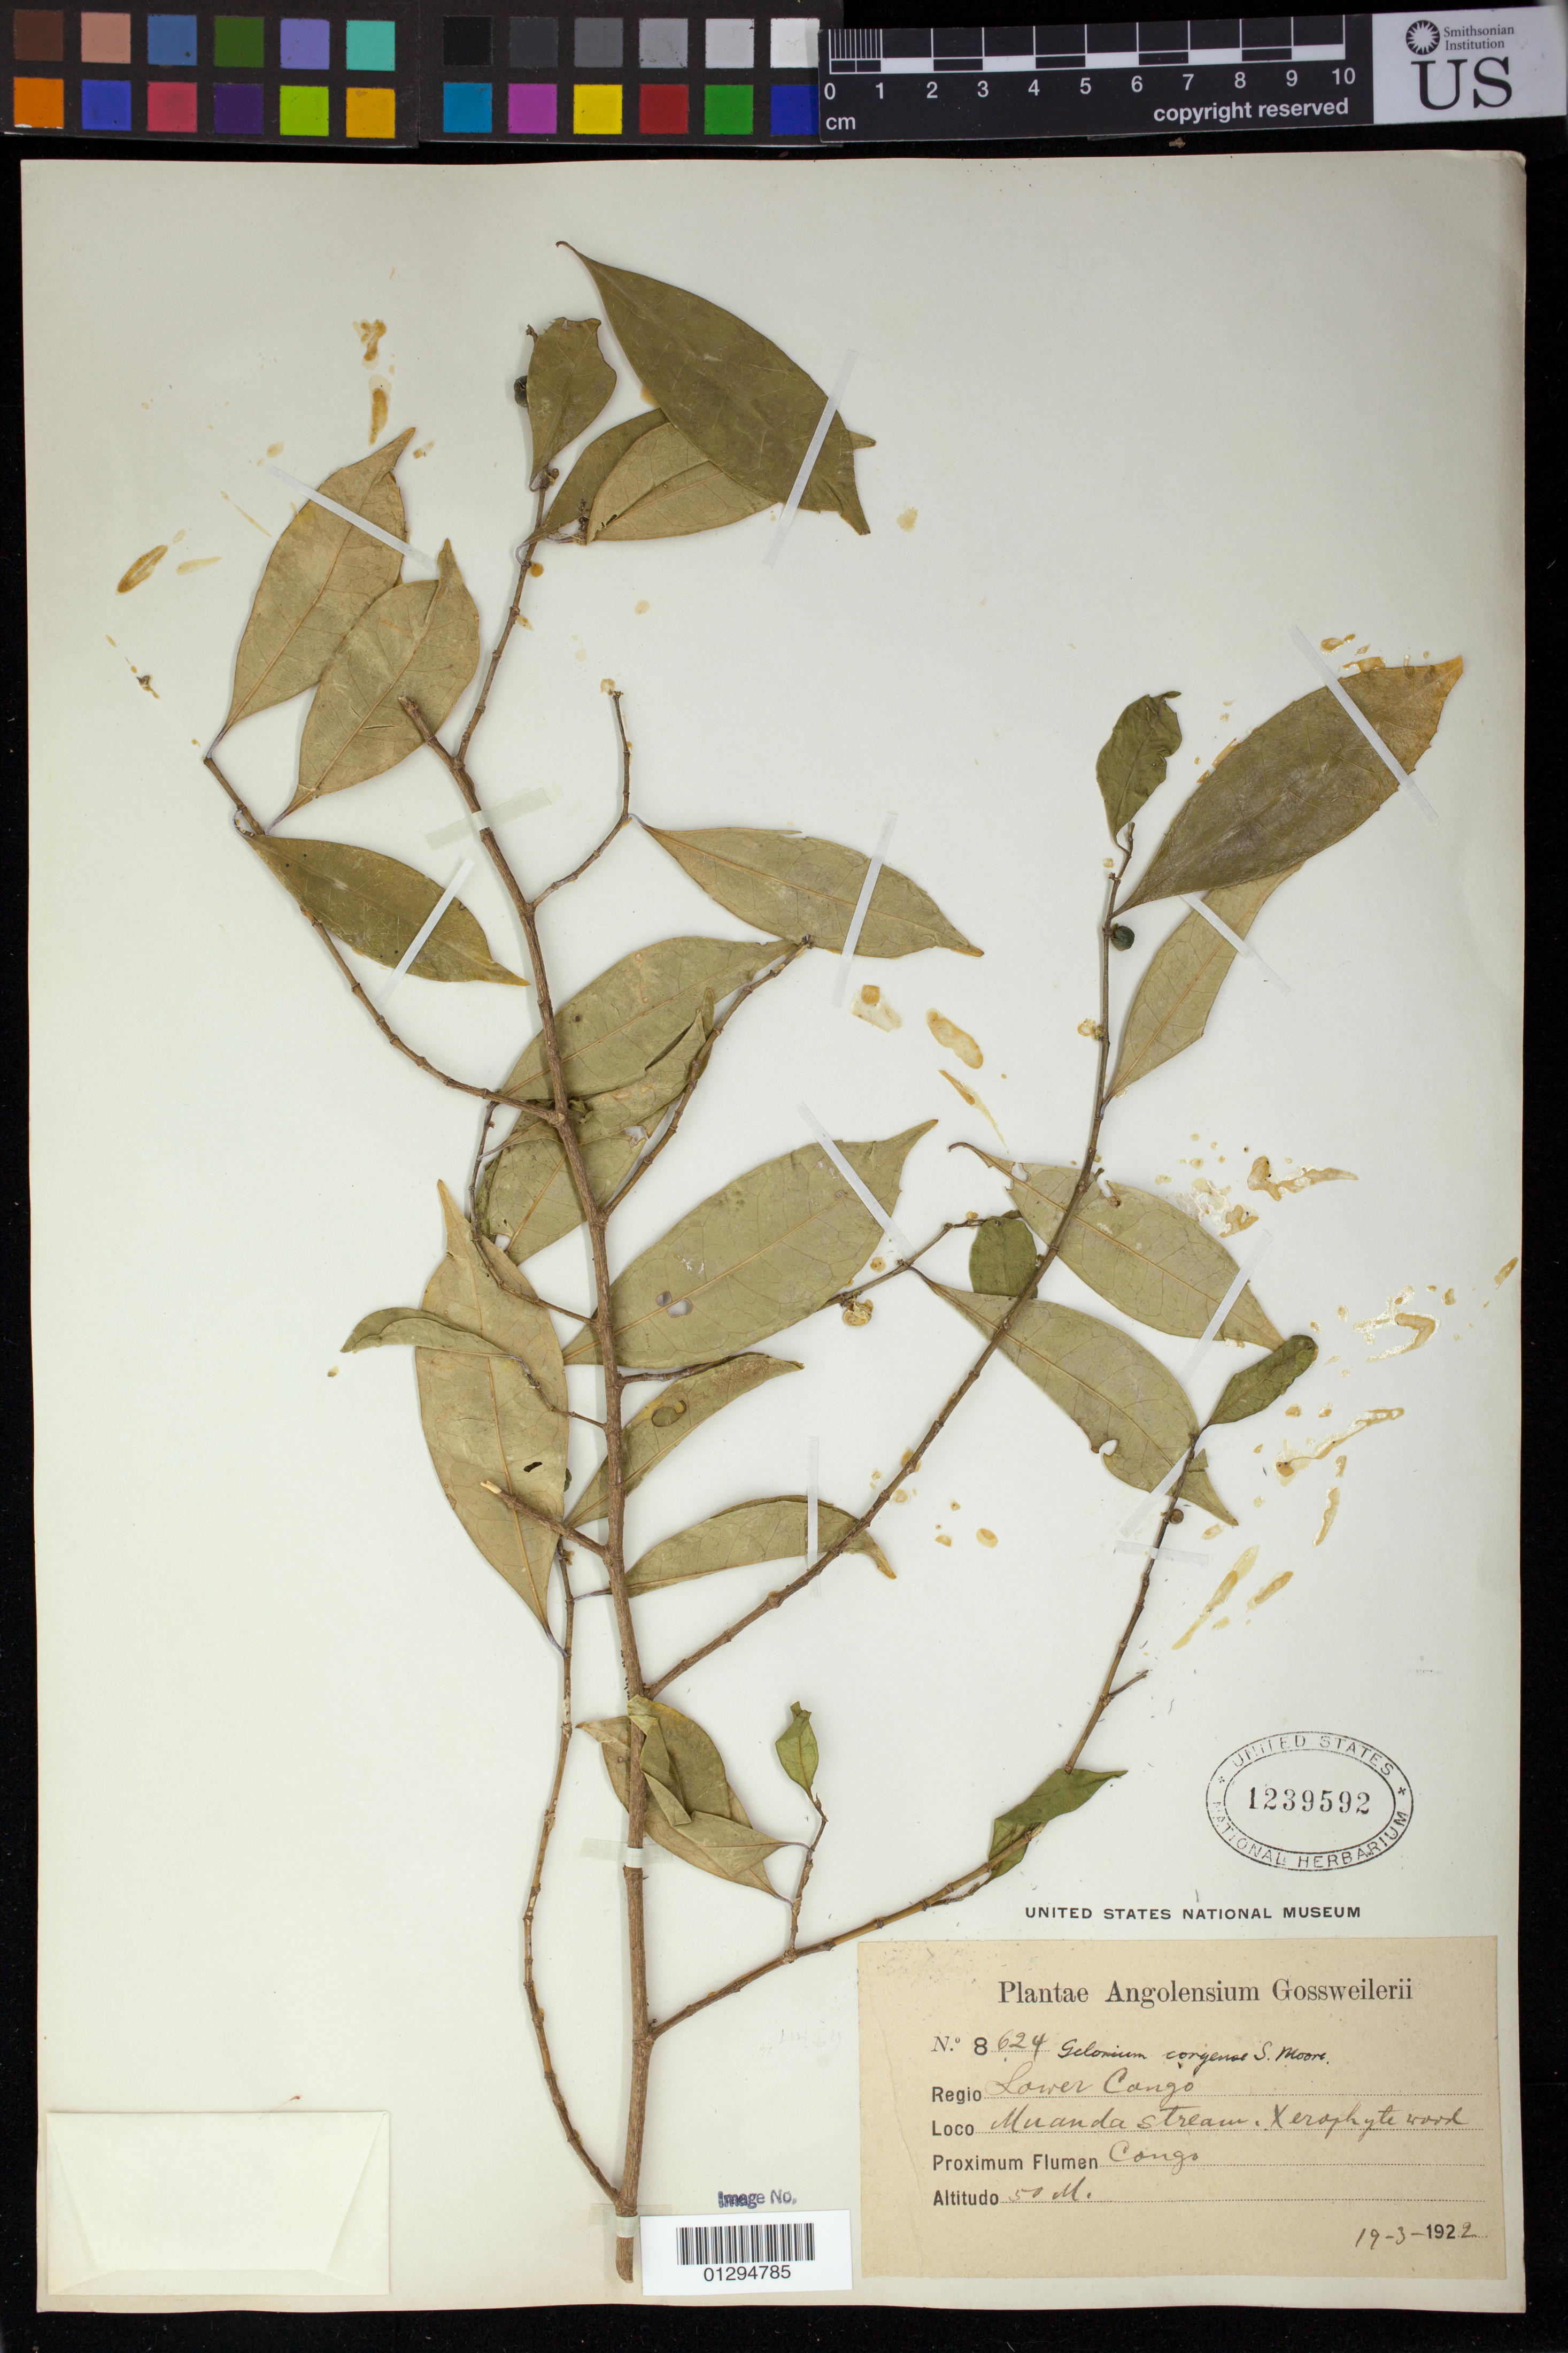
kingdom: Plantae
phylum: Tracheophyta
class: Magnoliopsida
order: Malpighiales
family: Euphorbiaceae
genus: Gelonium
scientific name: Gelonium congoense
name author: S. Moore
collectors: J. Gossweiler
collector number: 8624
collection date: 1922-03-19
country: Congo, Democratic Republic of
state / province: Kongo Central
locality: Muanda stream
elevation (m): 50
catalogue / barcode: US 1239592